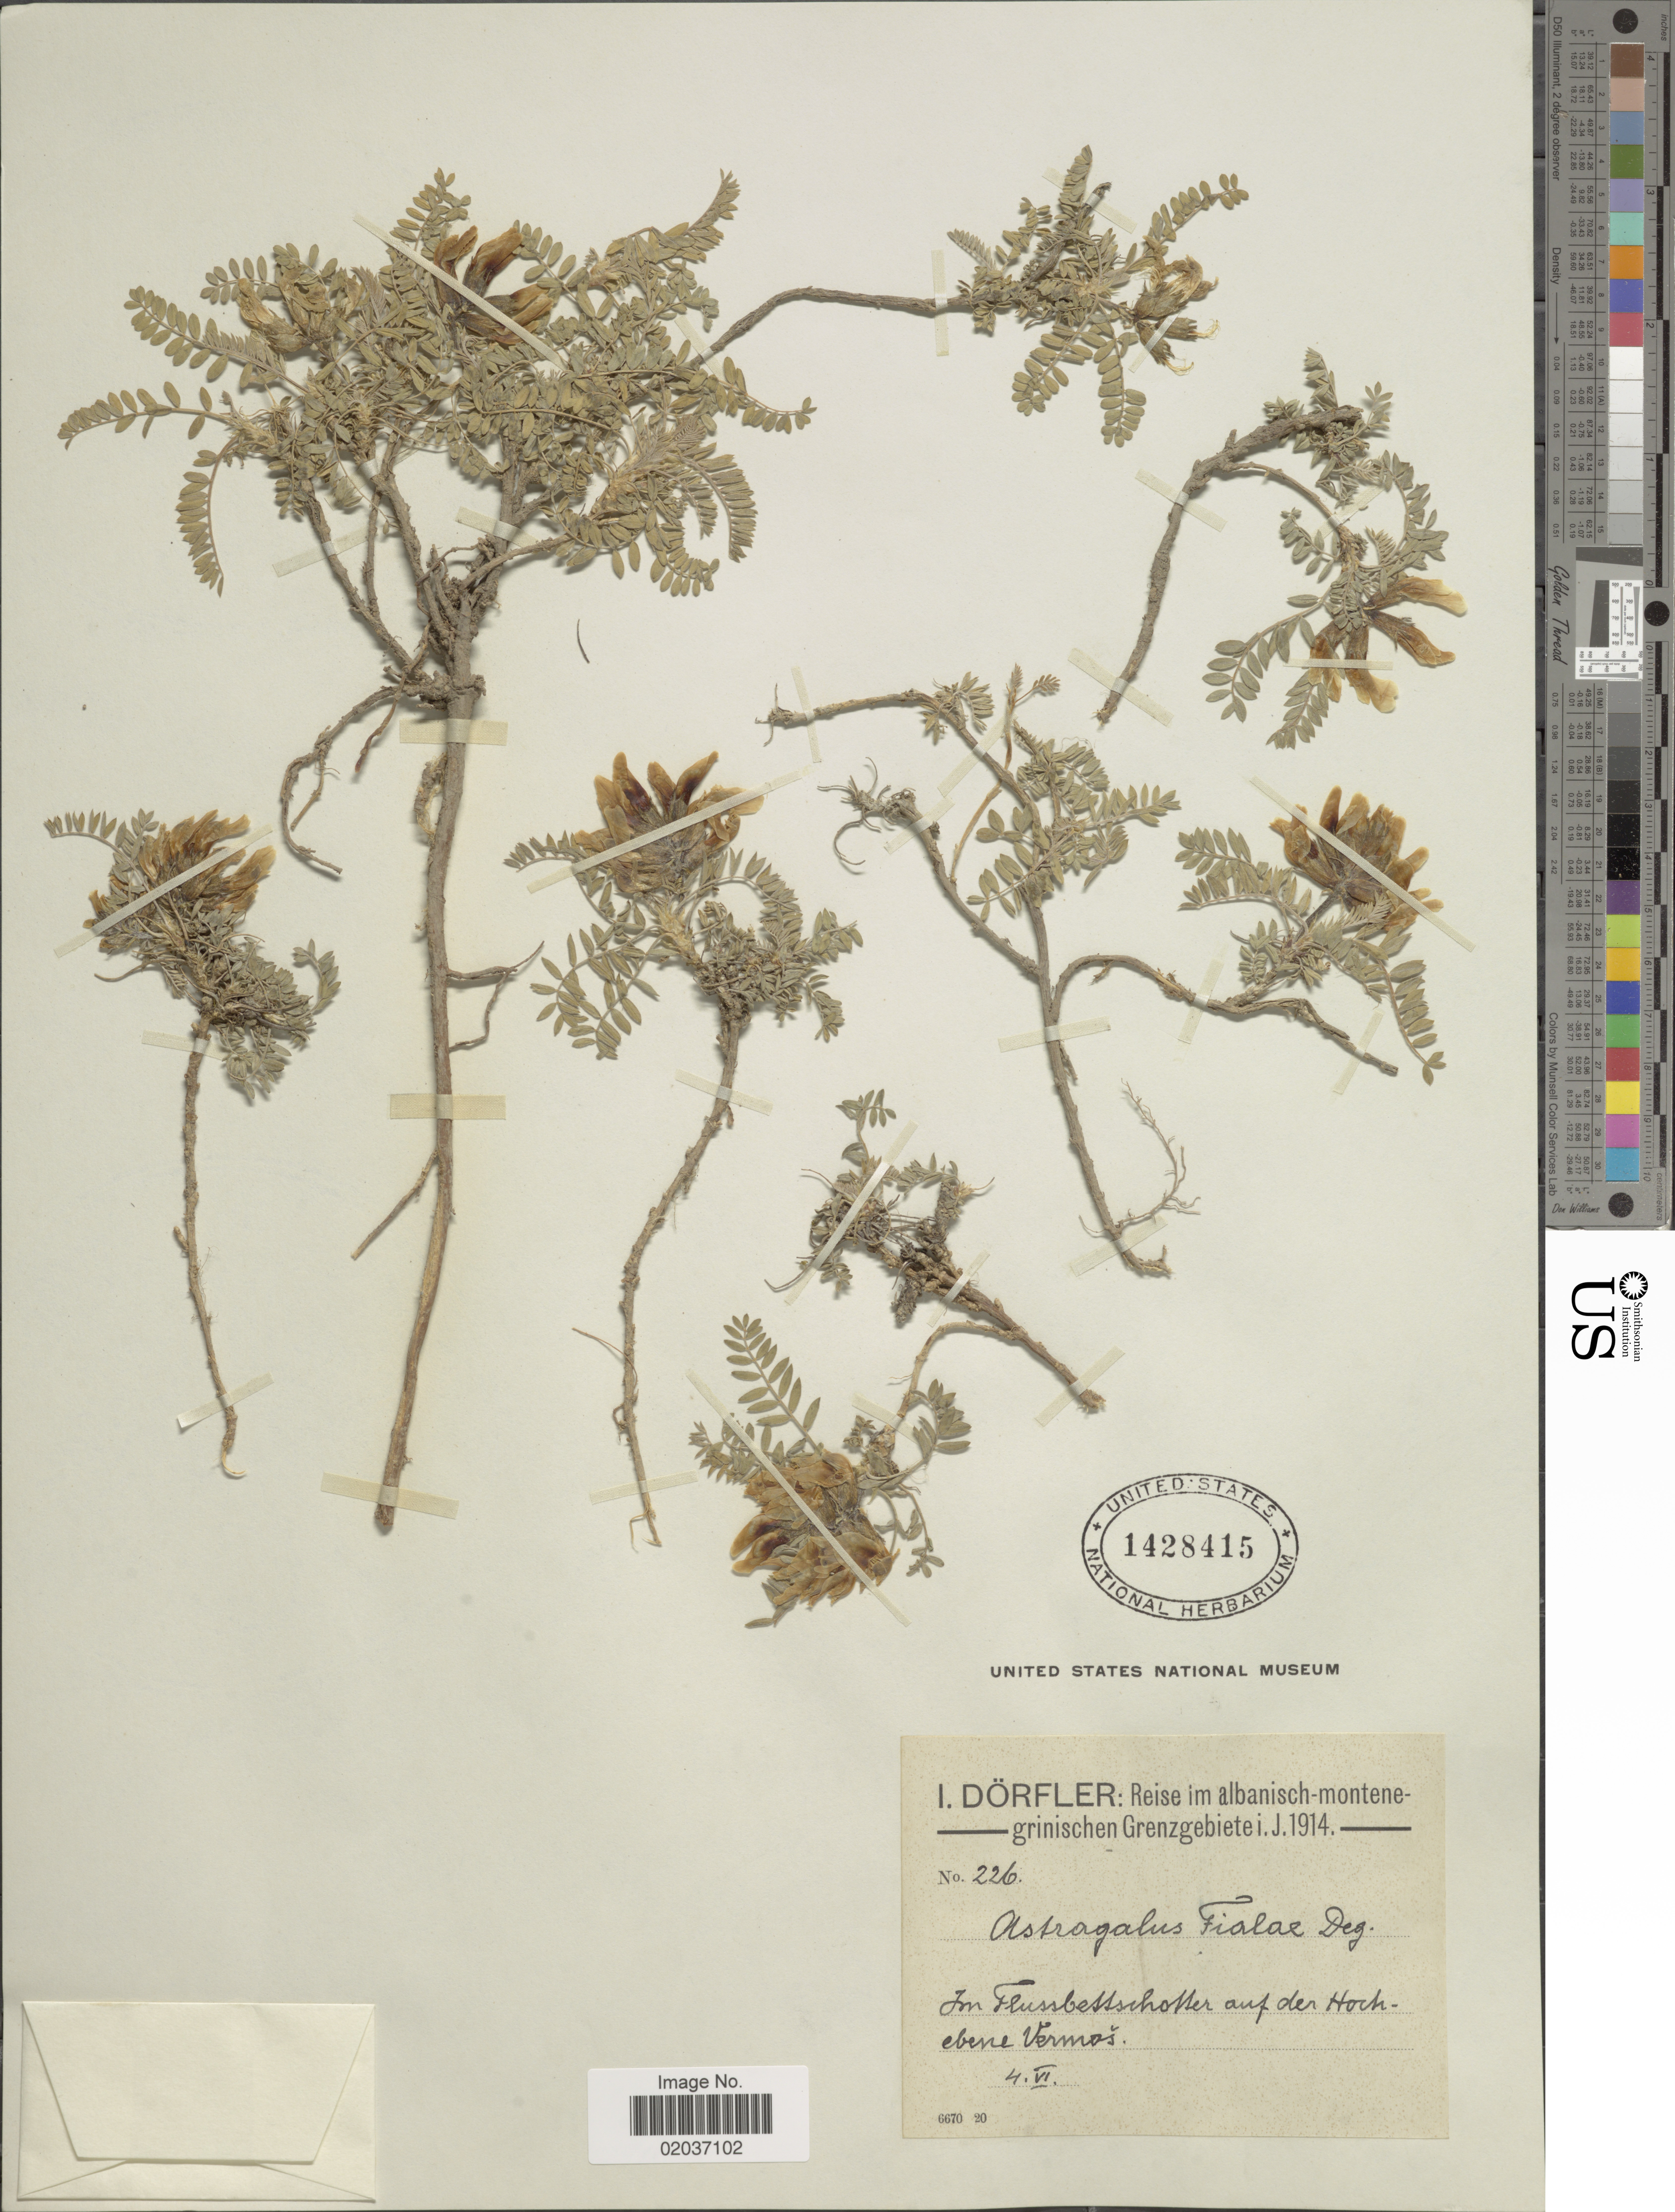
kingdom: Plantae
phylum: Tracheophyta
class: Magnoliopsida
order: Fabales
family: Fabaceae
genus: Astragalus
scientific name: Astragalus fialae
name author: Degen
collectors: I. Dörfler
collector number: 226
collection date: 1914-06-04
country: Albania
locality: Albanisch-montene-grinischen Grenzgebiete. In Flussbettschoffer auf der Hohebene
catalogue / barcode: US 1428415